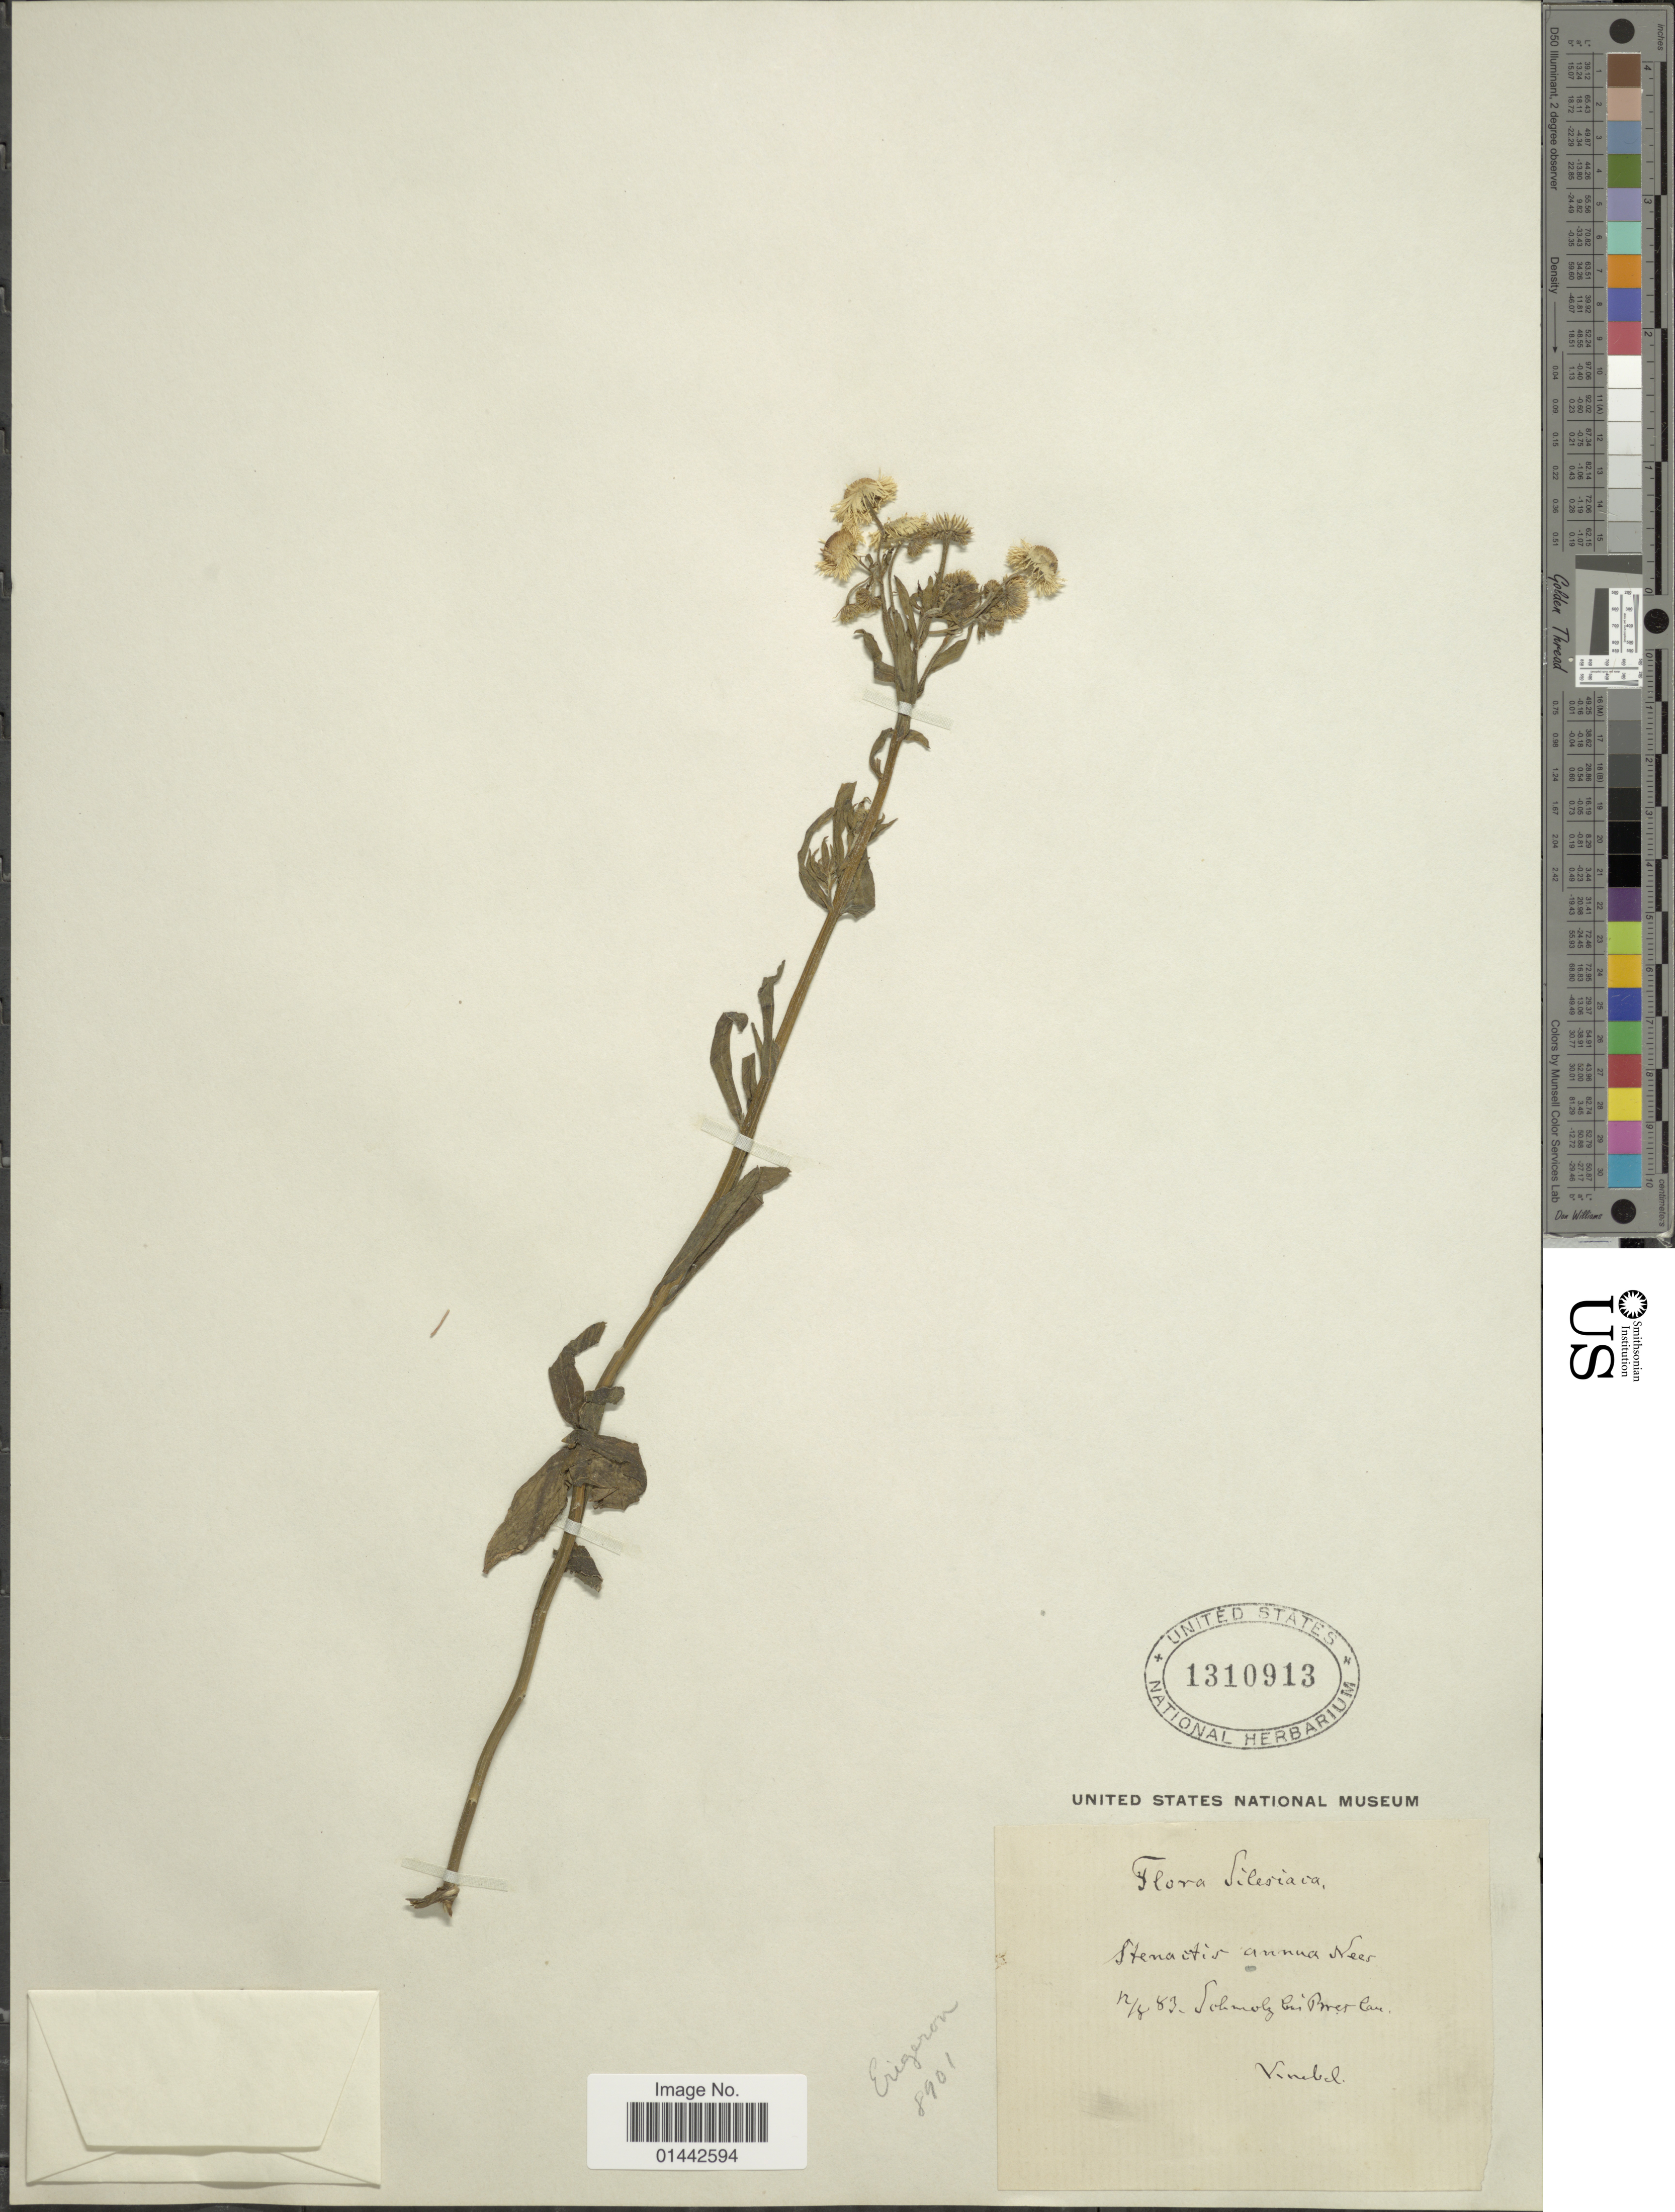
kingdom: Plantae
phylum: Tracheophyta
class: Magnoliopsida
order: Asterales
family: Asteraceae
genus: Erigeron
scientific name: Erigeron annuus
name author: (L.) Pers.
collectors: Vinebel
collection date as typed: Transcribed d/m/y: 12/8/83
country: Poland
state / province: Dolnoslaskie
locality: Silesiaca, Schmolz bei Pwerlau. [interpreted]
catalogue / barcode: US 1310913